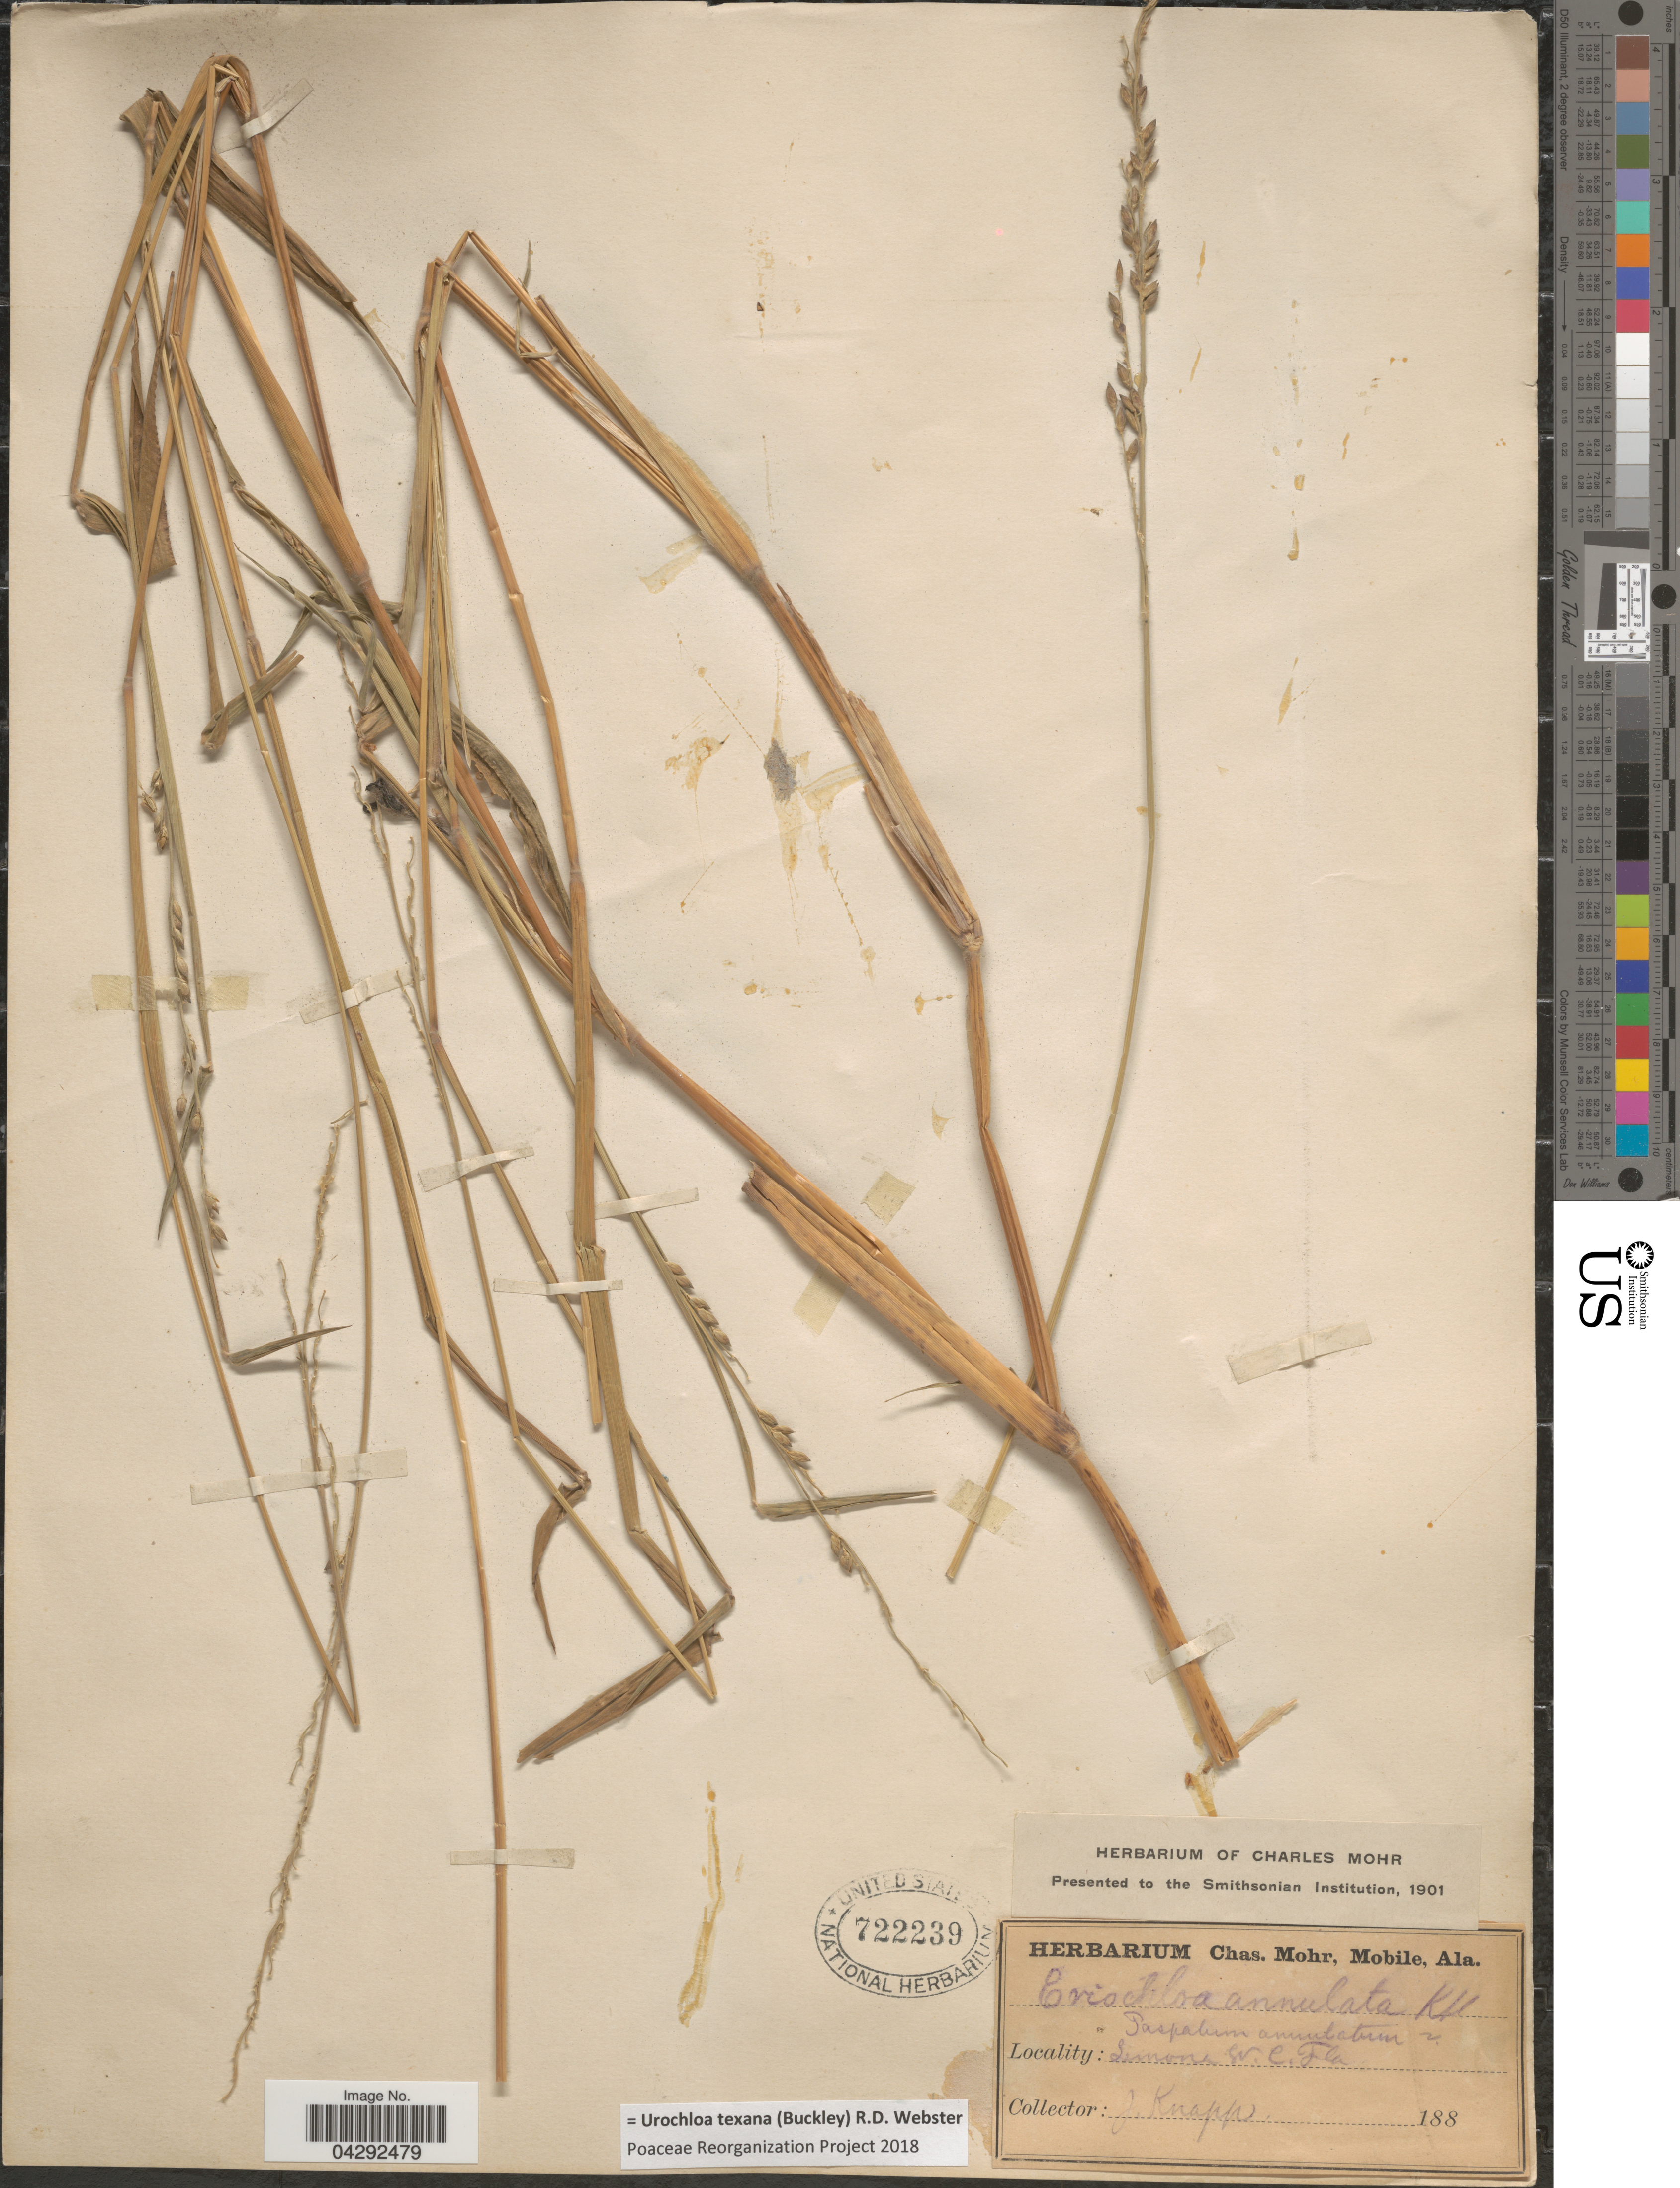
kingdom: Plantae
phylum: Tracheophyta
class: Liliopsida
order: Poales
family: Poaceae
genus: Urochloa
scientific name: Urochloa texana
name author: (Buckley) R.D. Webster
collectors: J. Knapp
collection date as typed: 188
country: United States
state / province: Florida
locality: Lemons Gr. C.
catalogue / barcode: US 722239